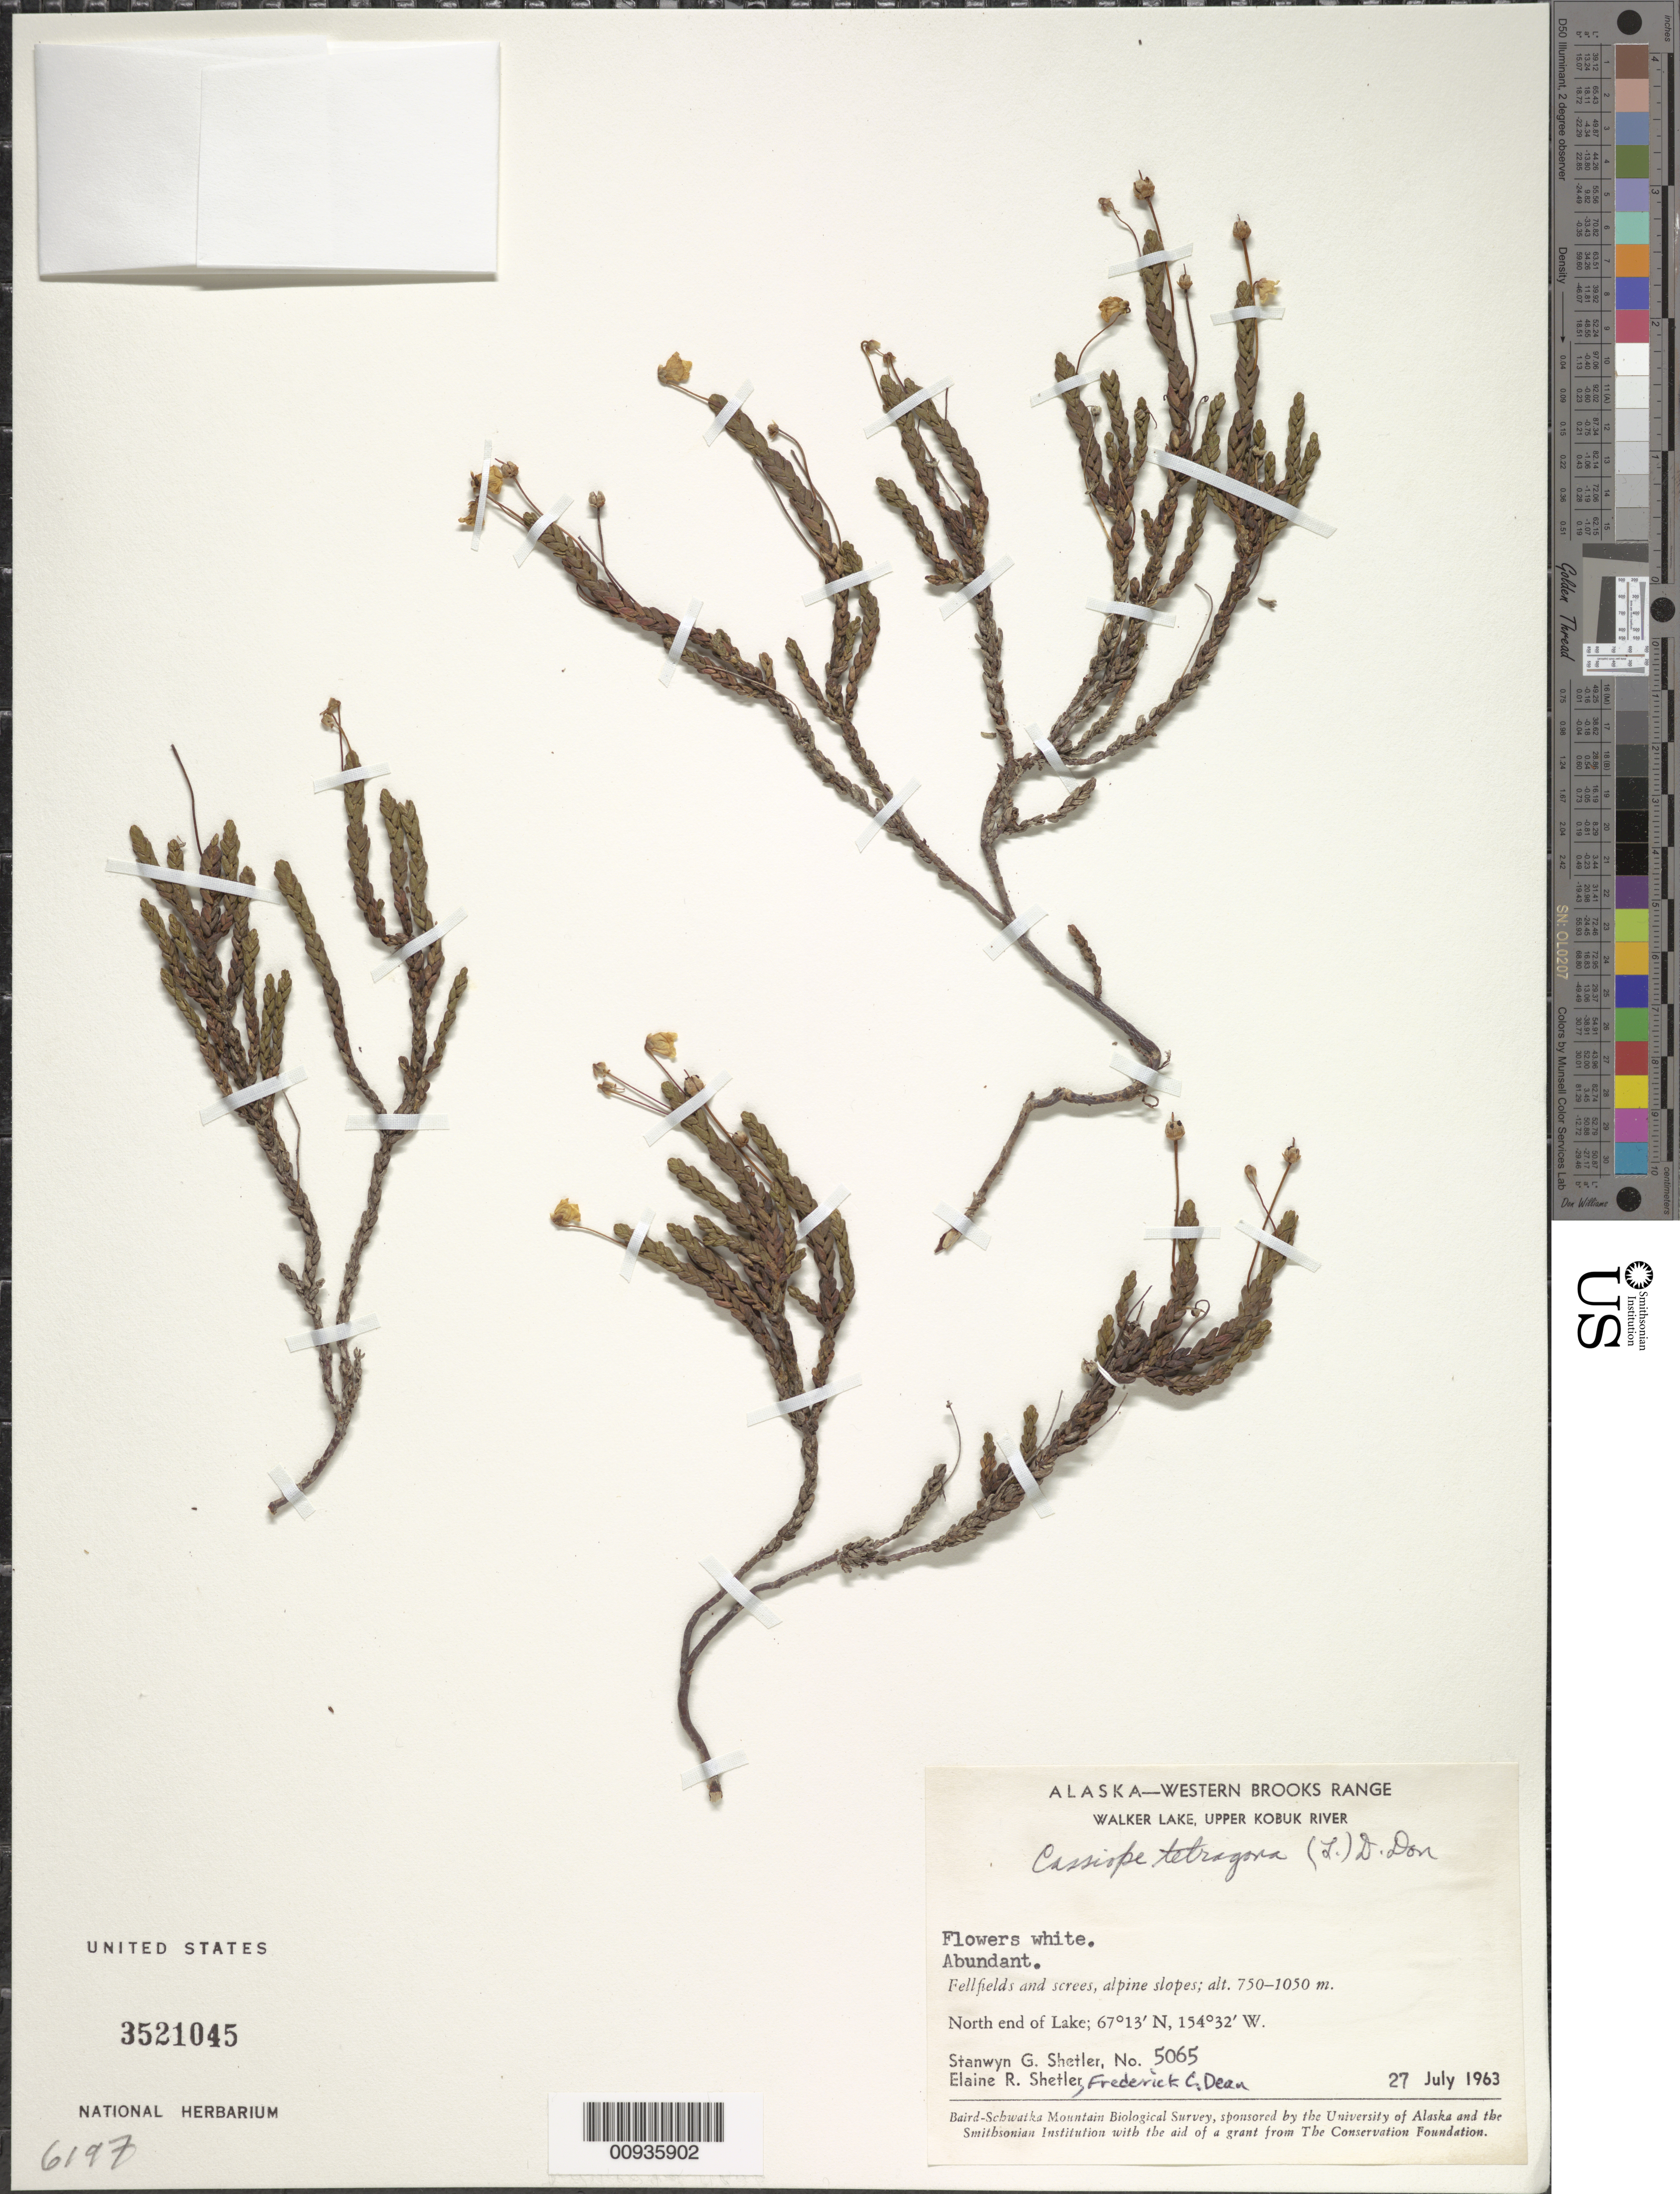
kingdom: Plantae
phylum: Tracheophyta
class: Magnoliopsida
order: Ericales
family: Ericaceae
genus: Cassiope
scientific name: Cassiope tetragona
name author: (L.) D. Don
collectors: S. Shetler, E. R. Shetler & F. C. Dean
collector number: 5065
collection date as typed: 27 Jul 1963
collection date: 1963-07-27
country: United States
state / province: Alaska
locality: North end of Walker Lake. Western Brooks Range, Upper Kobuk River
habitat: Fellfields and screes, alpine slopes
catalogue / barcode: US 3521045